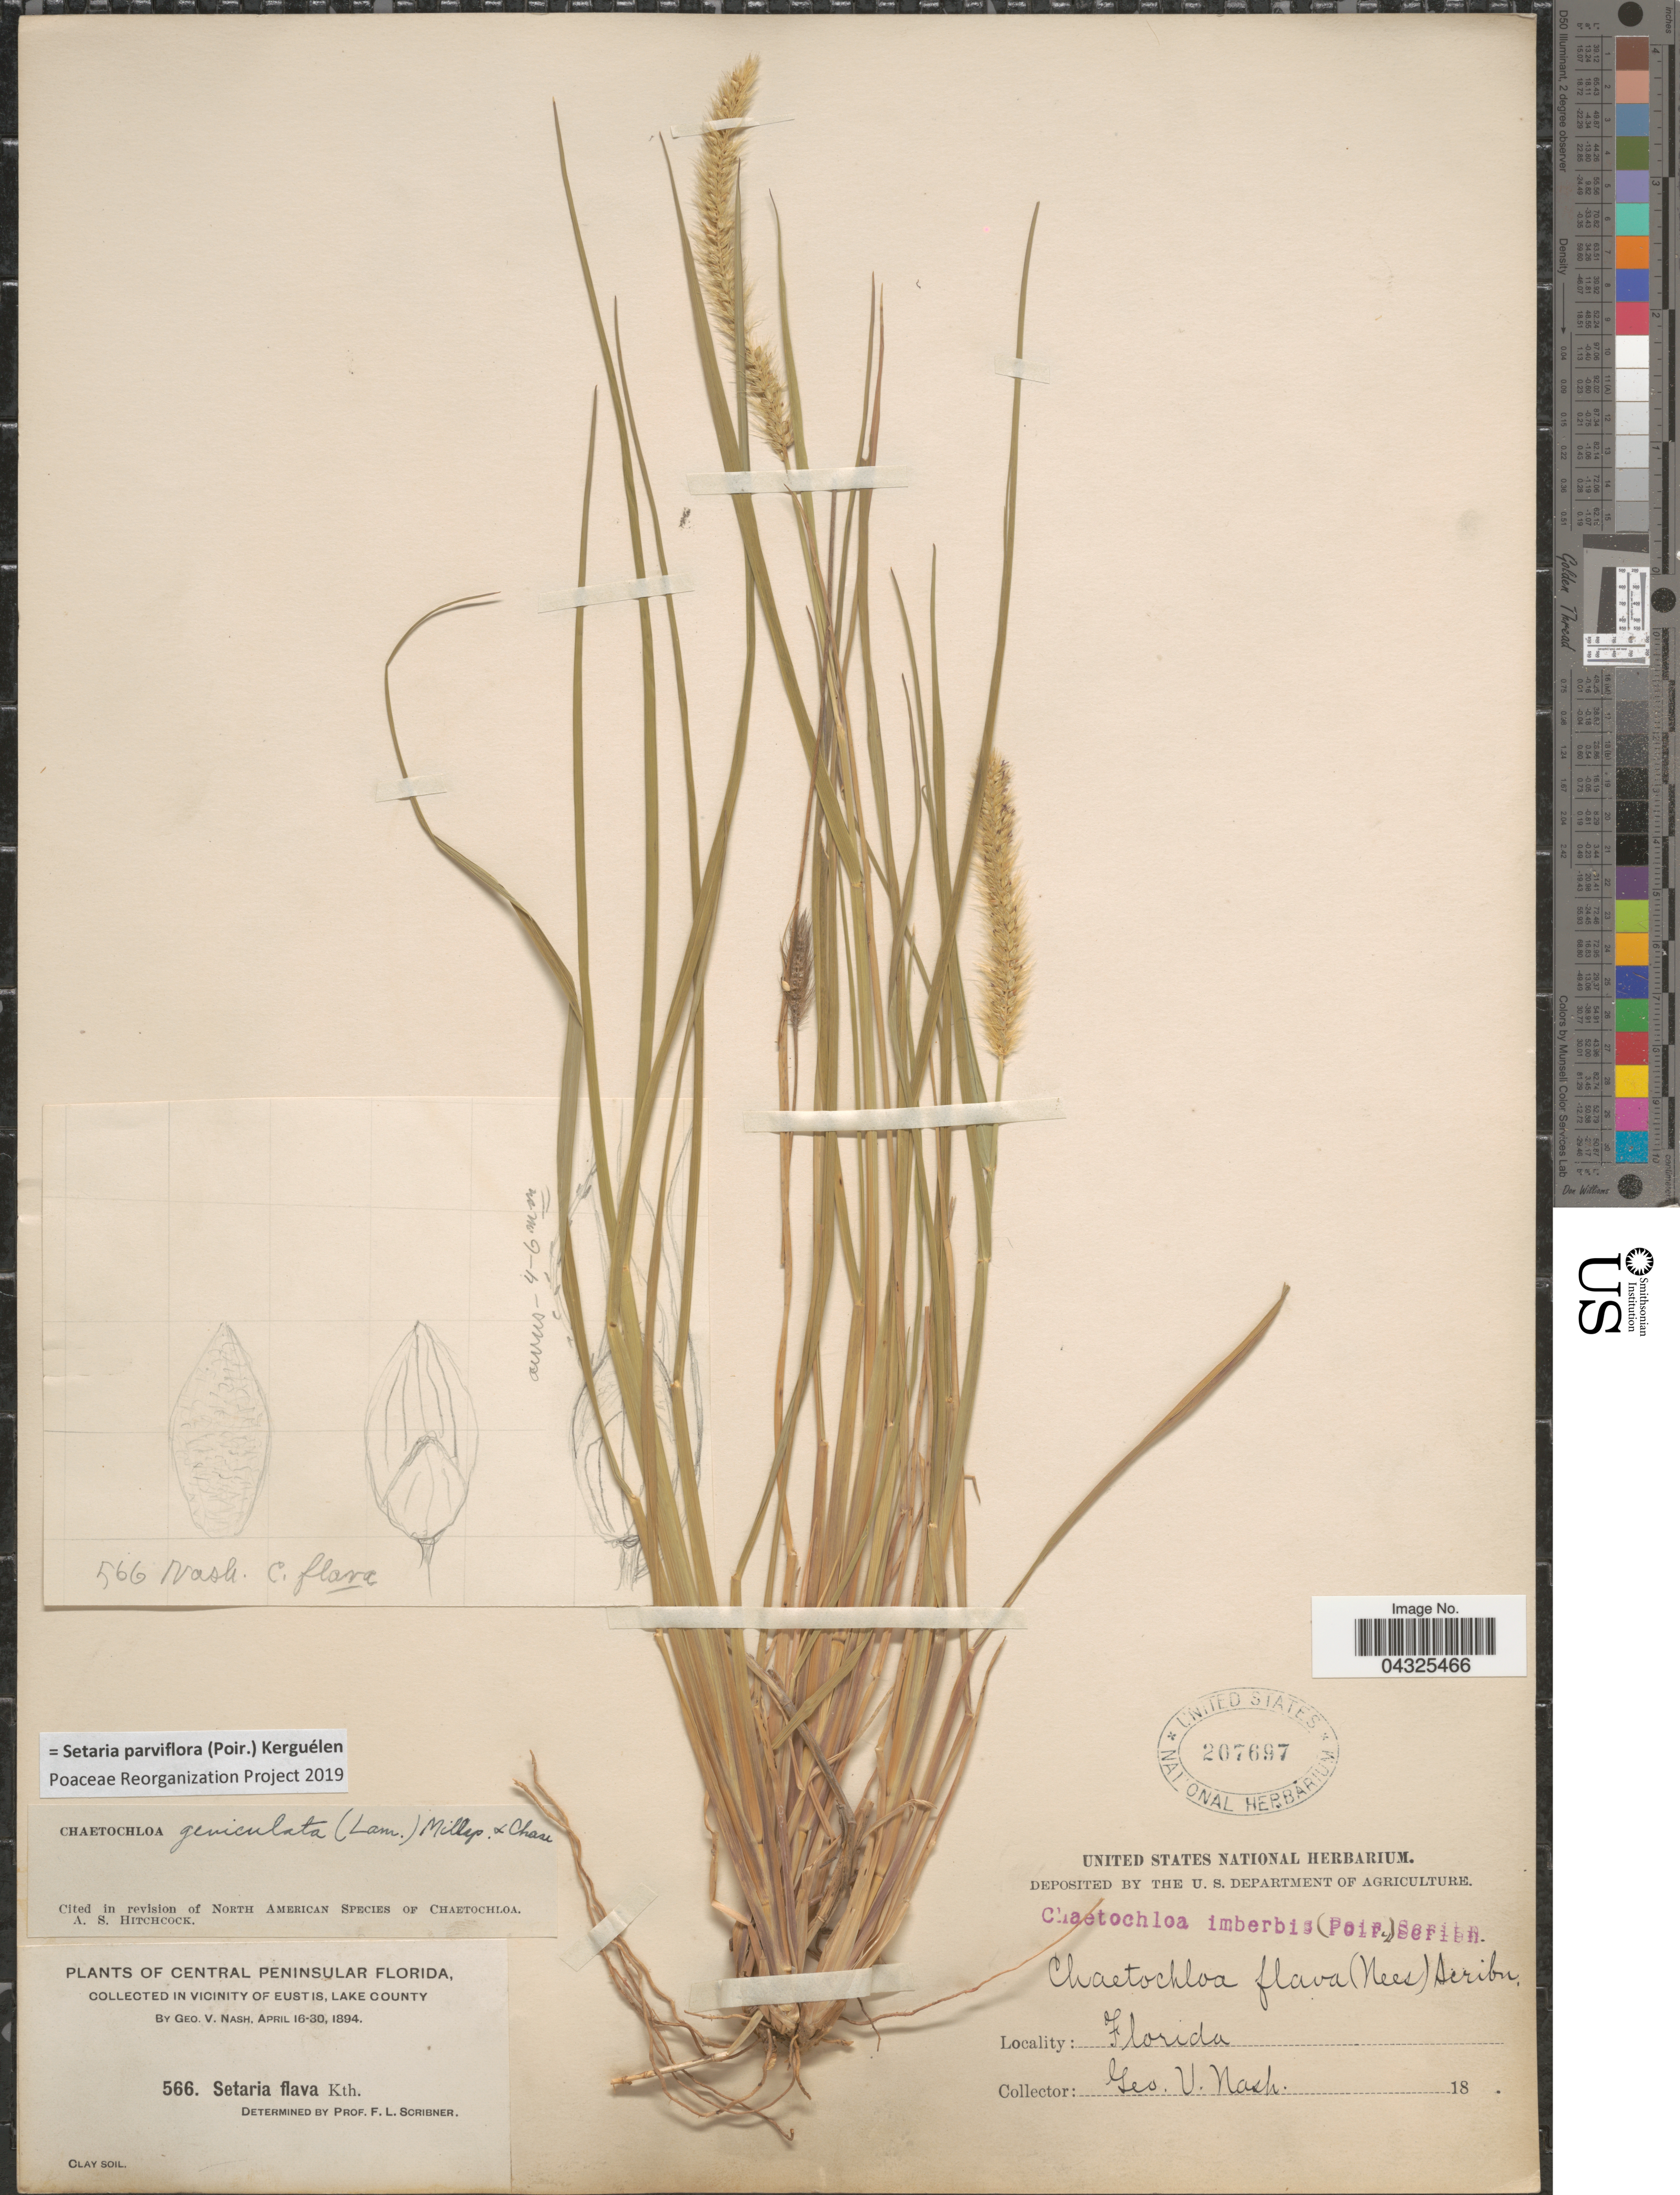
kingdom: Plantae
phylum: Tracheophyta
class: Liliopsida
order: Poales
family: Poaceae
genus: Setaria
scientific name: Setaria parviflora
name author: (Poir.) Kerguélen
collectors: G. V. Nash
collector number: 566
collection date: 1894-04-16/1894-04-30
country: United States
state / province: Florida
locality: Central Peninsular Florida. In vicinity of Eustis, Lake County.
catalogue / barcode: US 207697